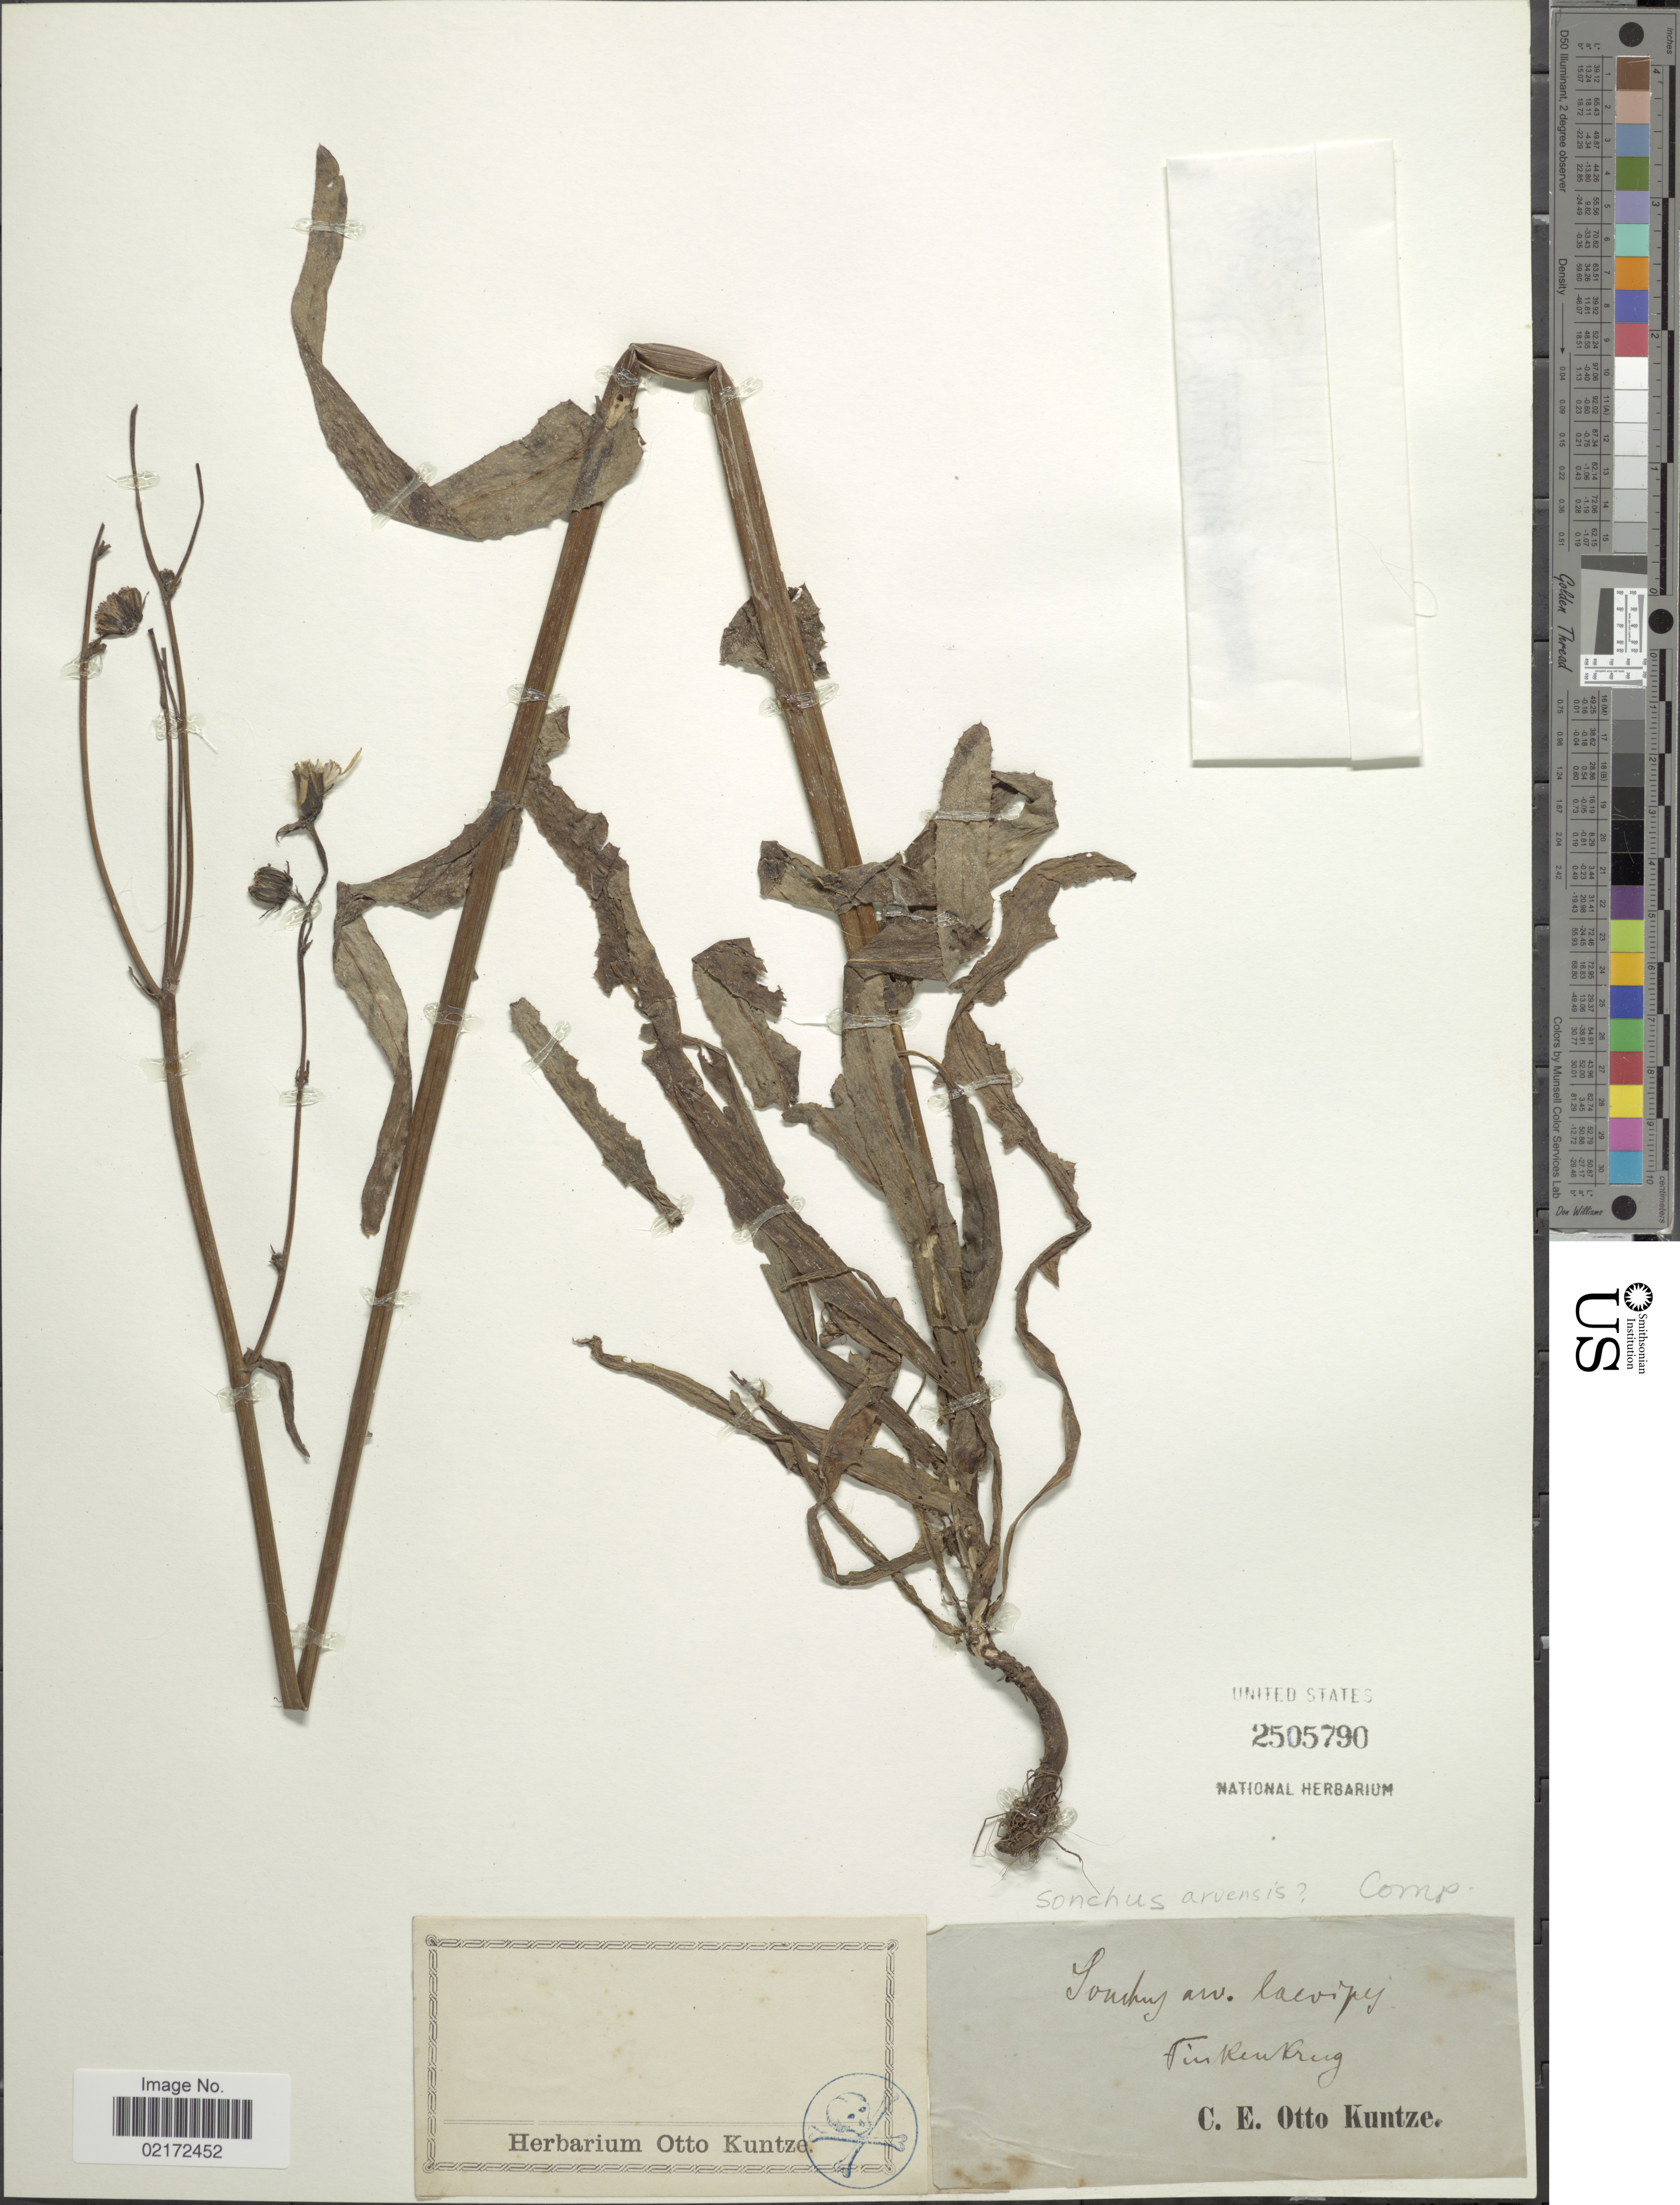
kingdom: Plantae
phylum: Tracheophyta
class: Magnoliopsida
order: Asterales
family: Asteraceae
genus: Sonchus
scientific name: Sonchus arvensis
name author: L.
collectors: C.E.O. Kuntze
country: Germany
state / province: Brandenburg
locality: Finkenkrug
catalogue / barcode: US 2505790